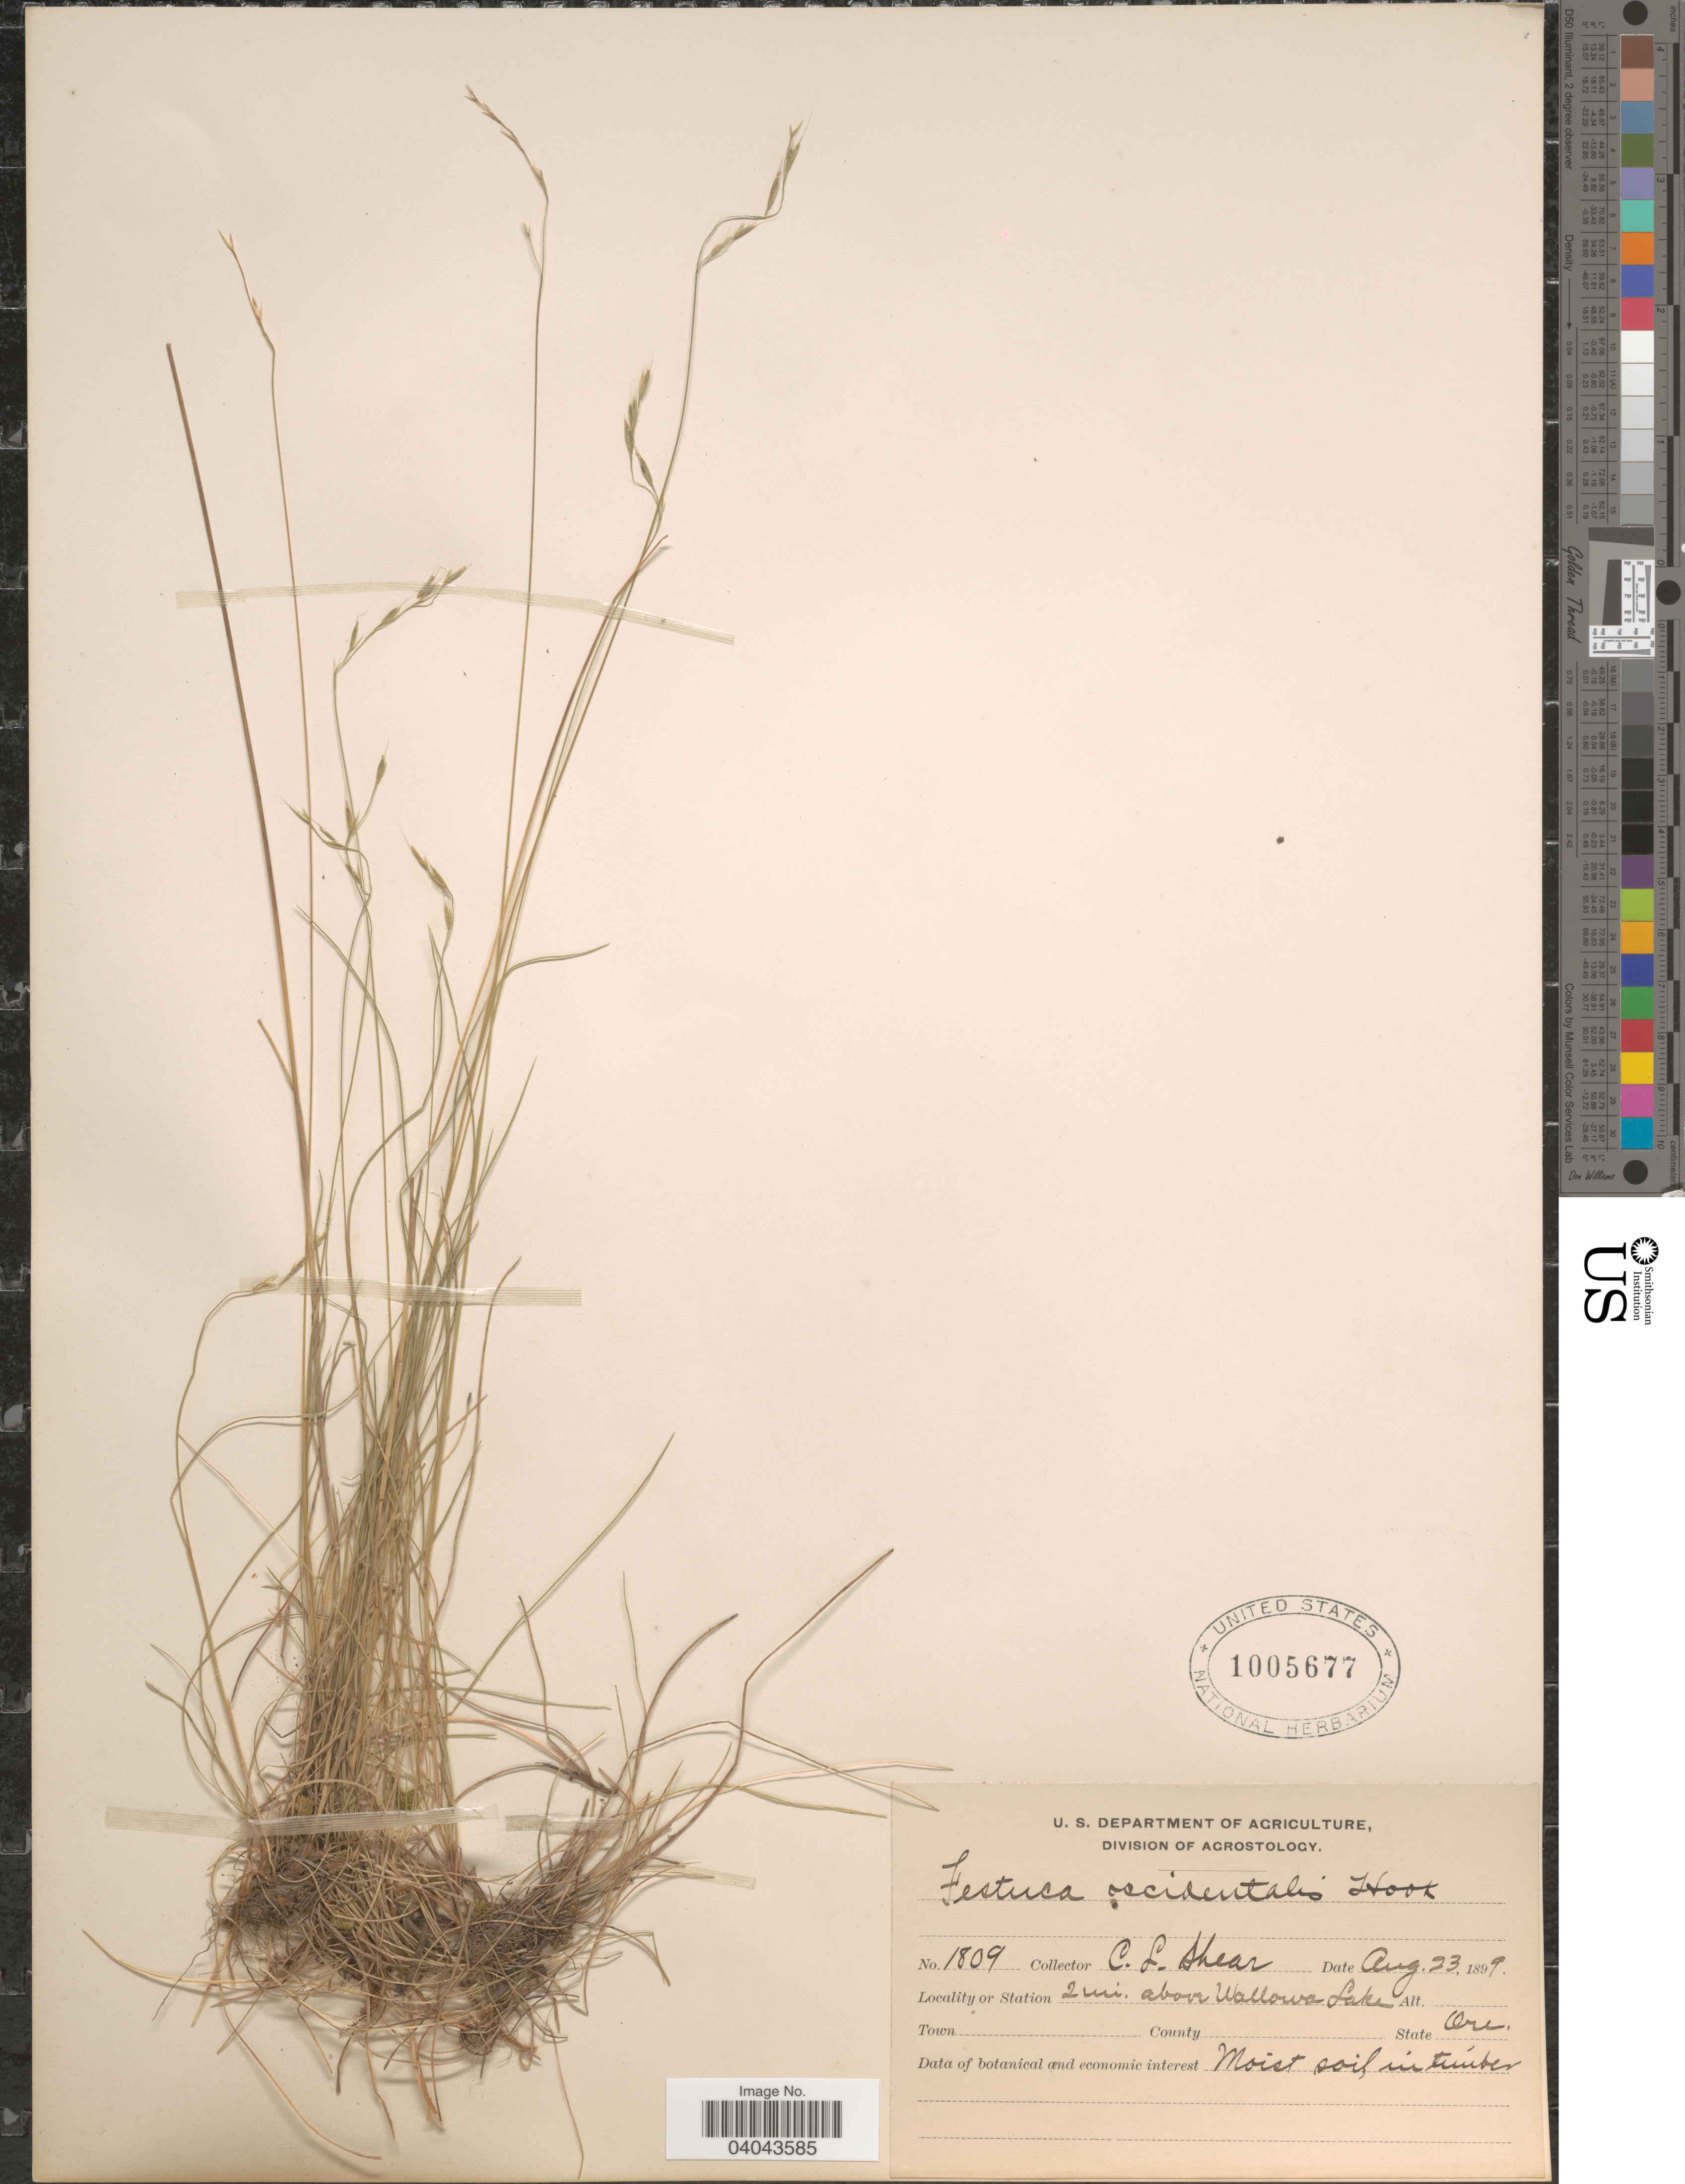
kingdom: Plantae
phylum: Tracheophyta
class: Liliopsida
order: Poales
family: Poaceae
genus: Festuca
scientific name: Festuca occidentalis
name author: Hook.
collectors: C. L. Shear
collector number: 1809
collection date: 1899-08-23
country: United States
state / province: Oregon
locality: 2 mi. above Wallowa Lake.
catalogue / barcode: US 1005677